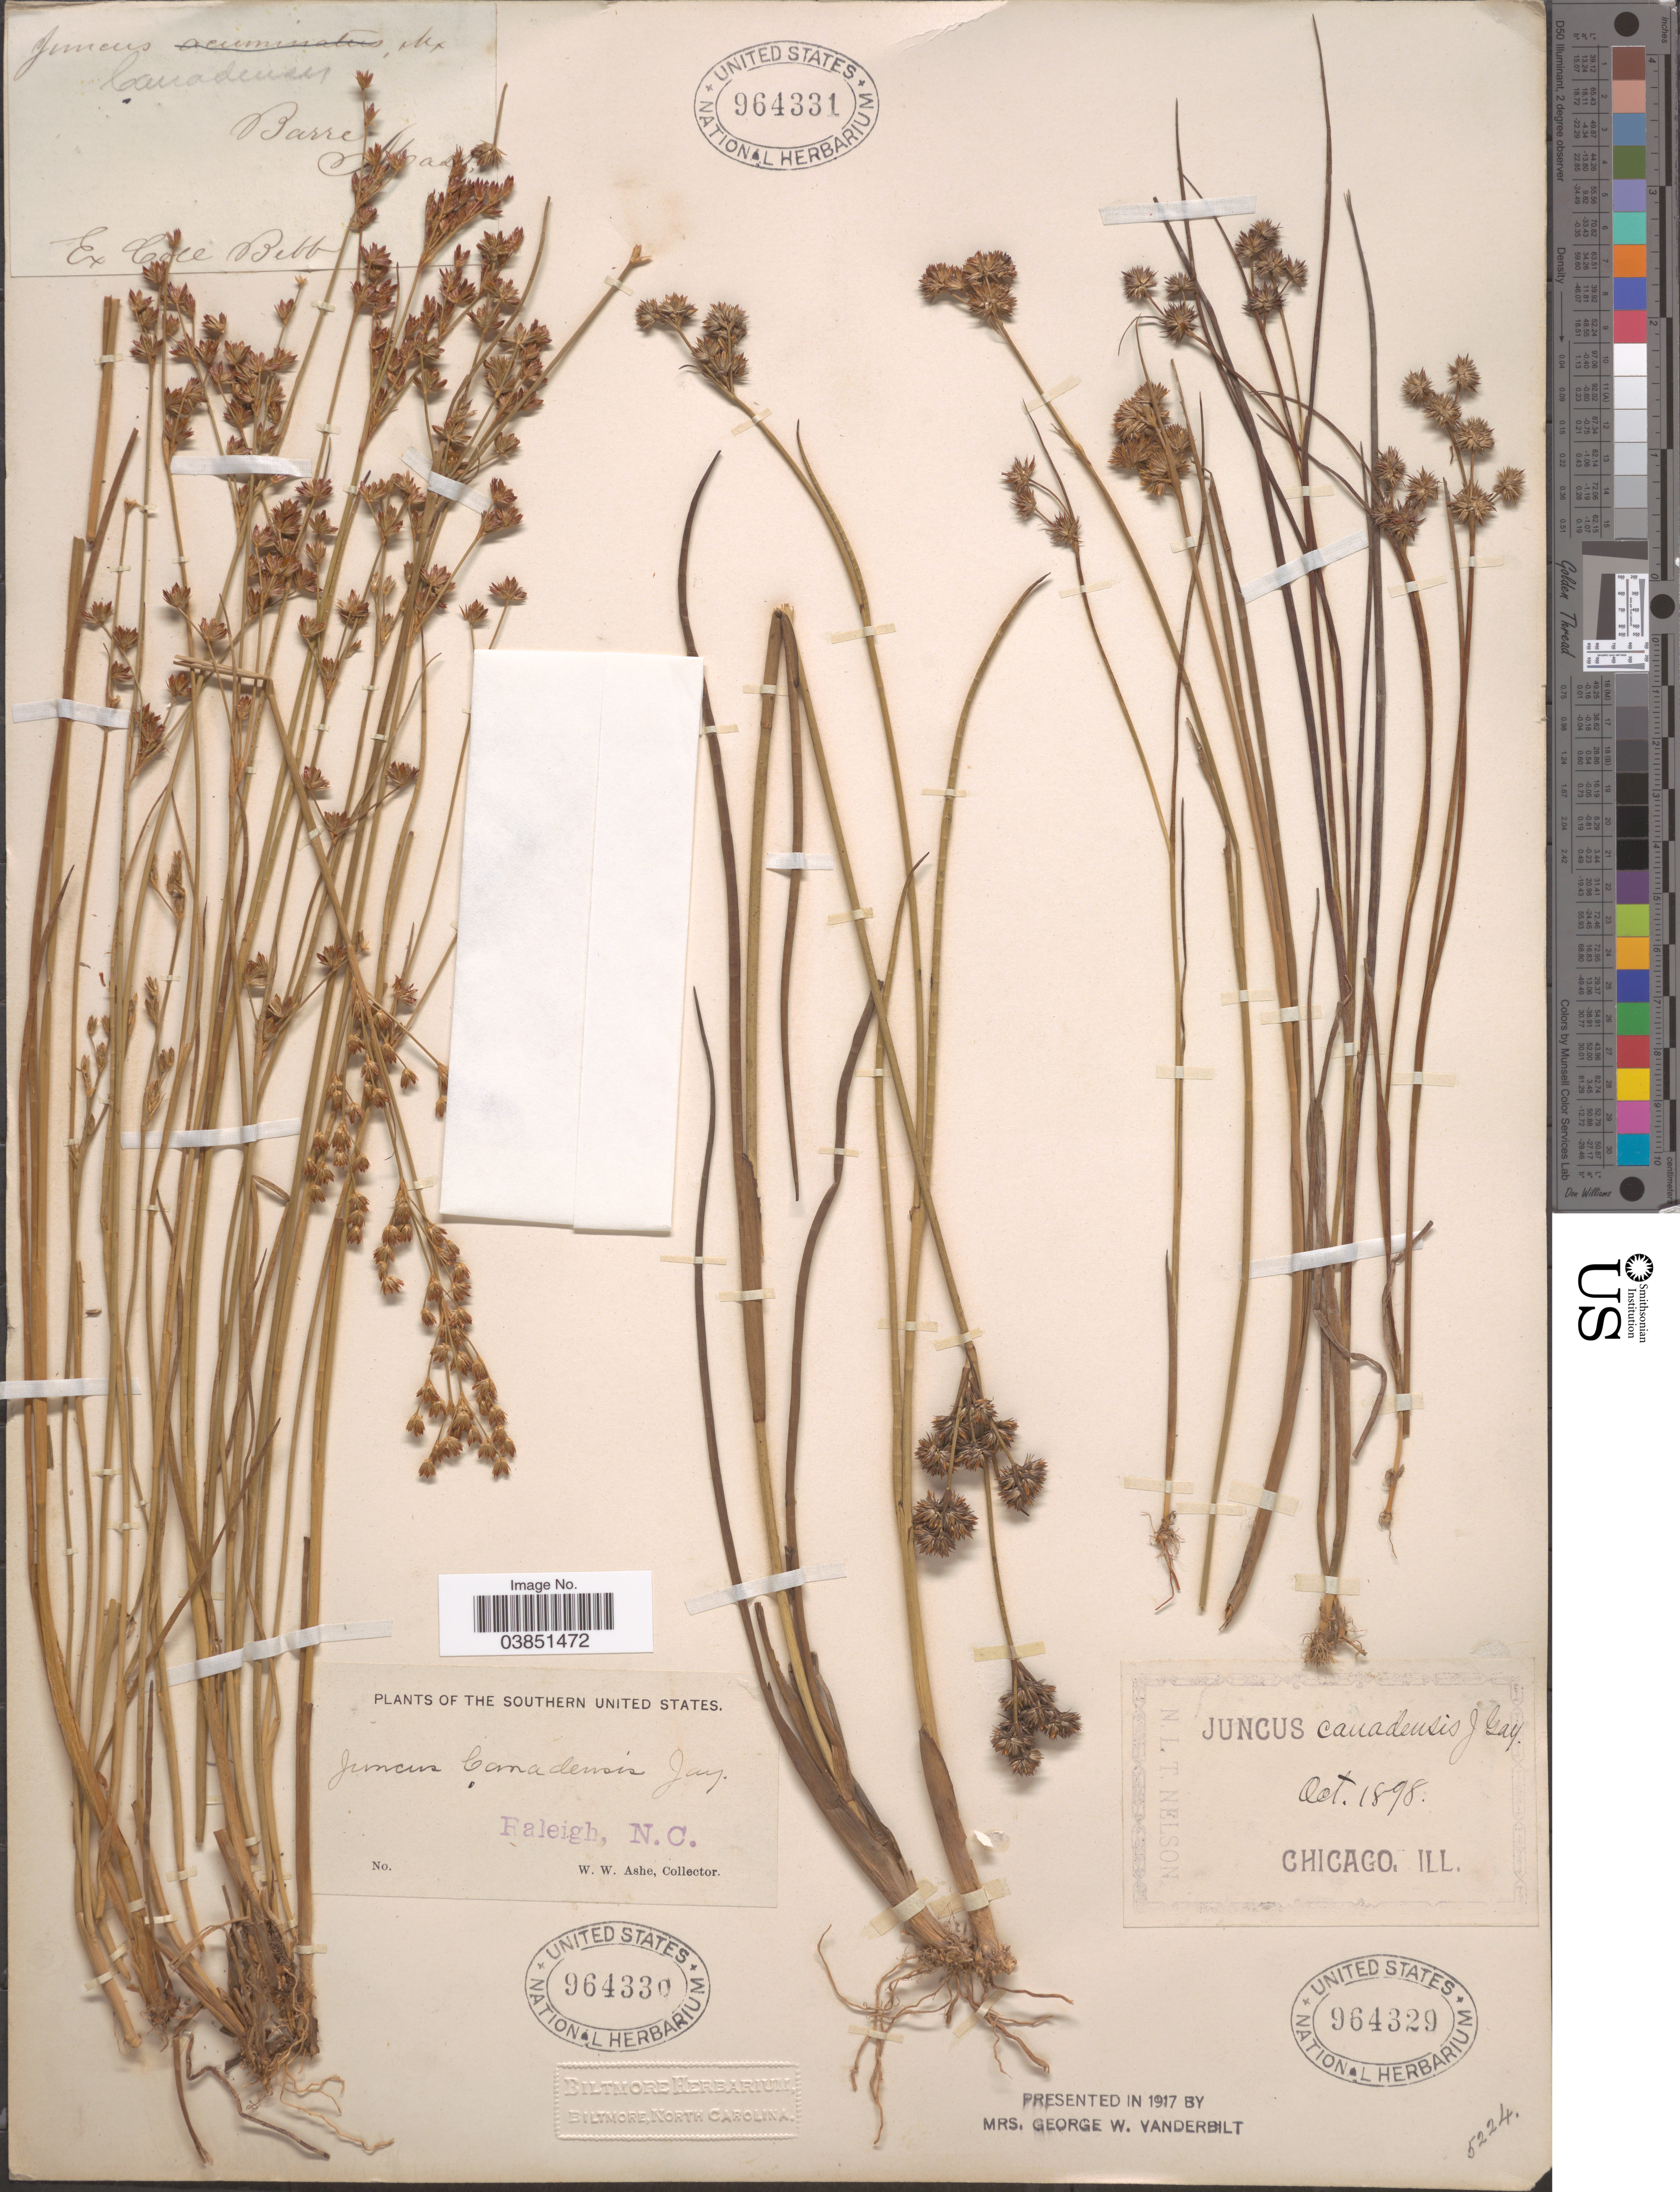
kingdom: Plantae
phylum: Tracheophyta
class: Liliopsida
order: Poales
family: Juncaceae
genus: Juncus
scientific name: Juncus canadensis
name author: J. Gay ex Laharpe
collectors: -. Bebb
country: United States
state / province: Massachusetts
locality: Barre.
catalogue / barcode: US 964331